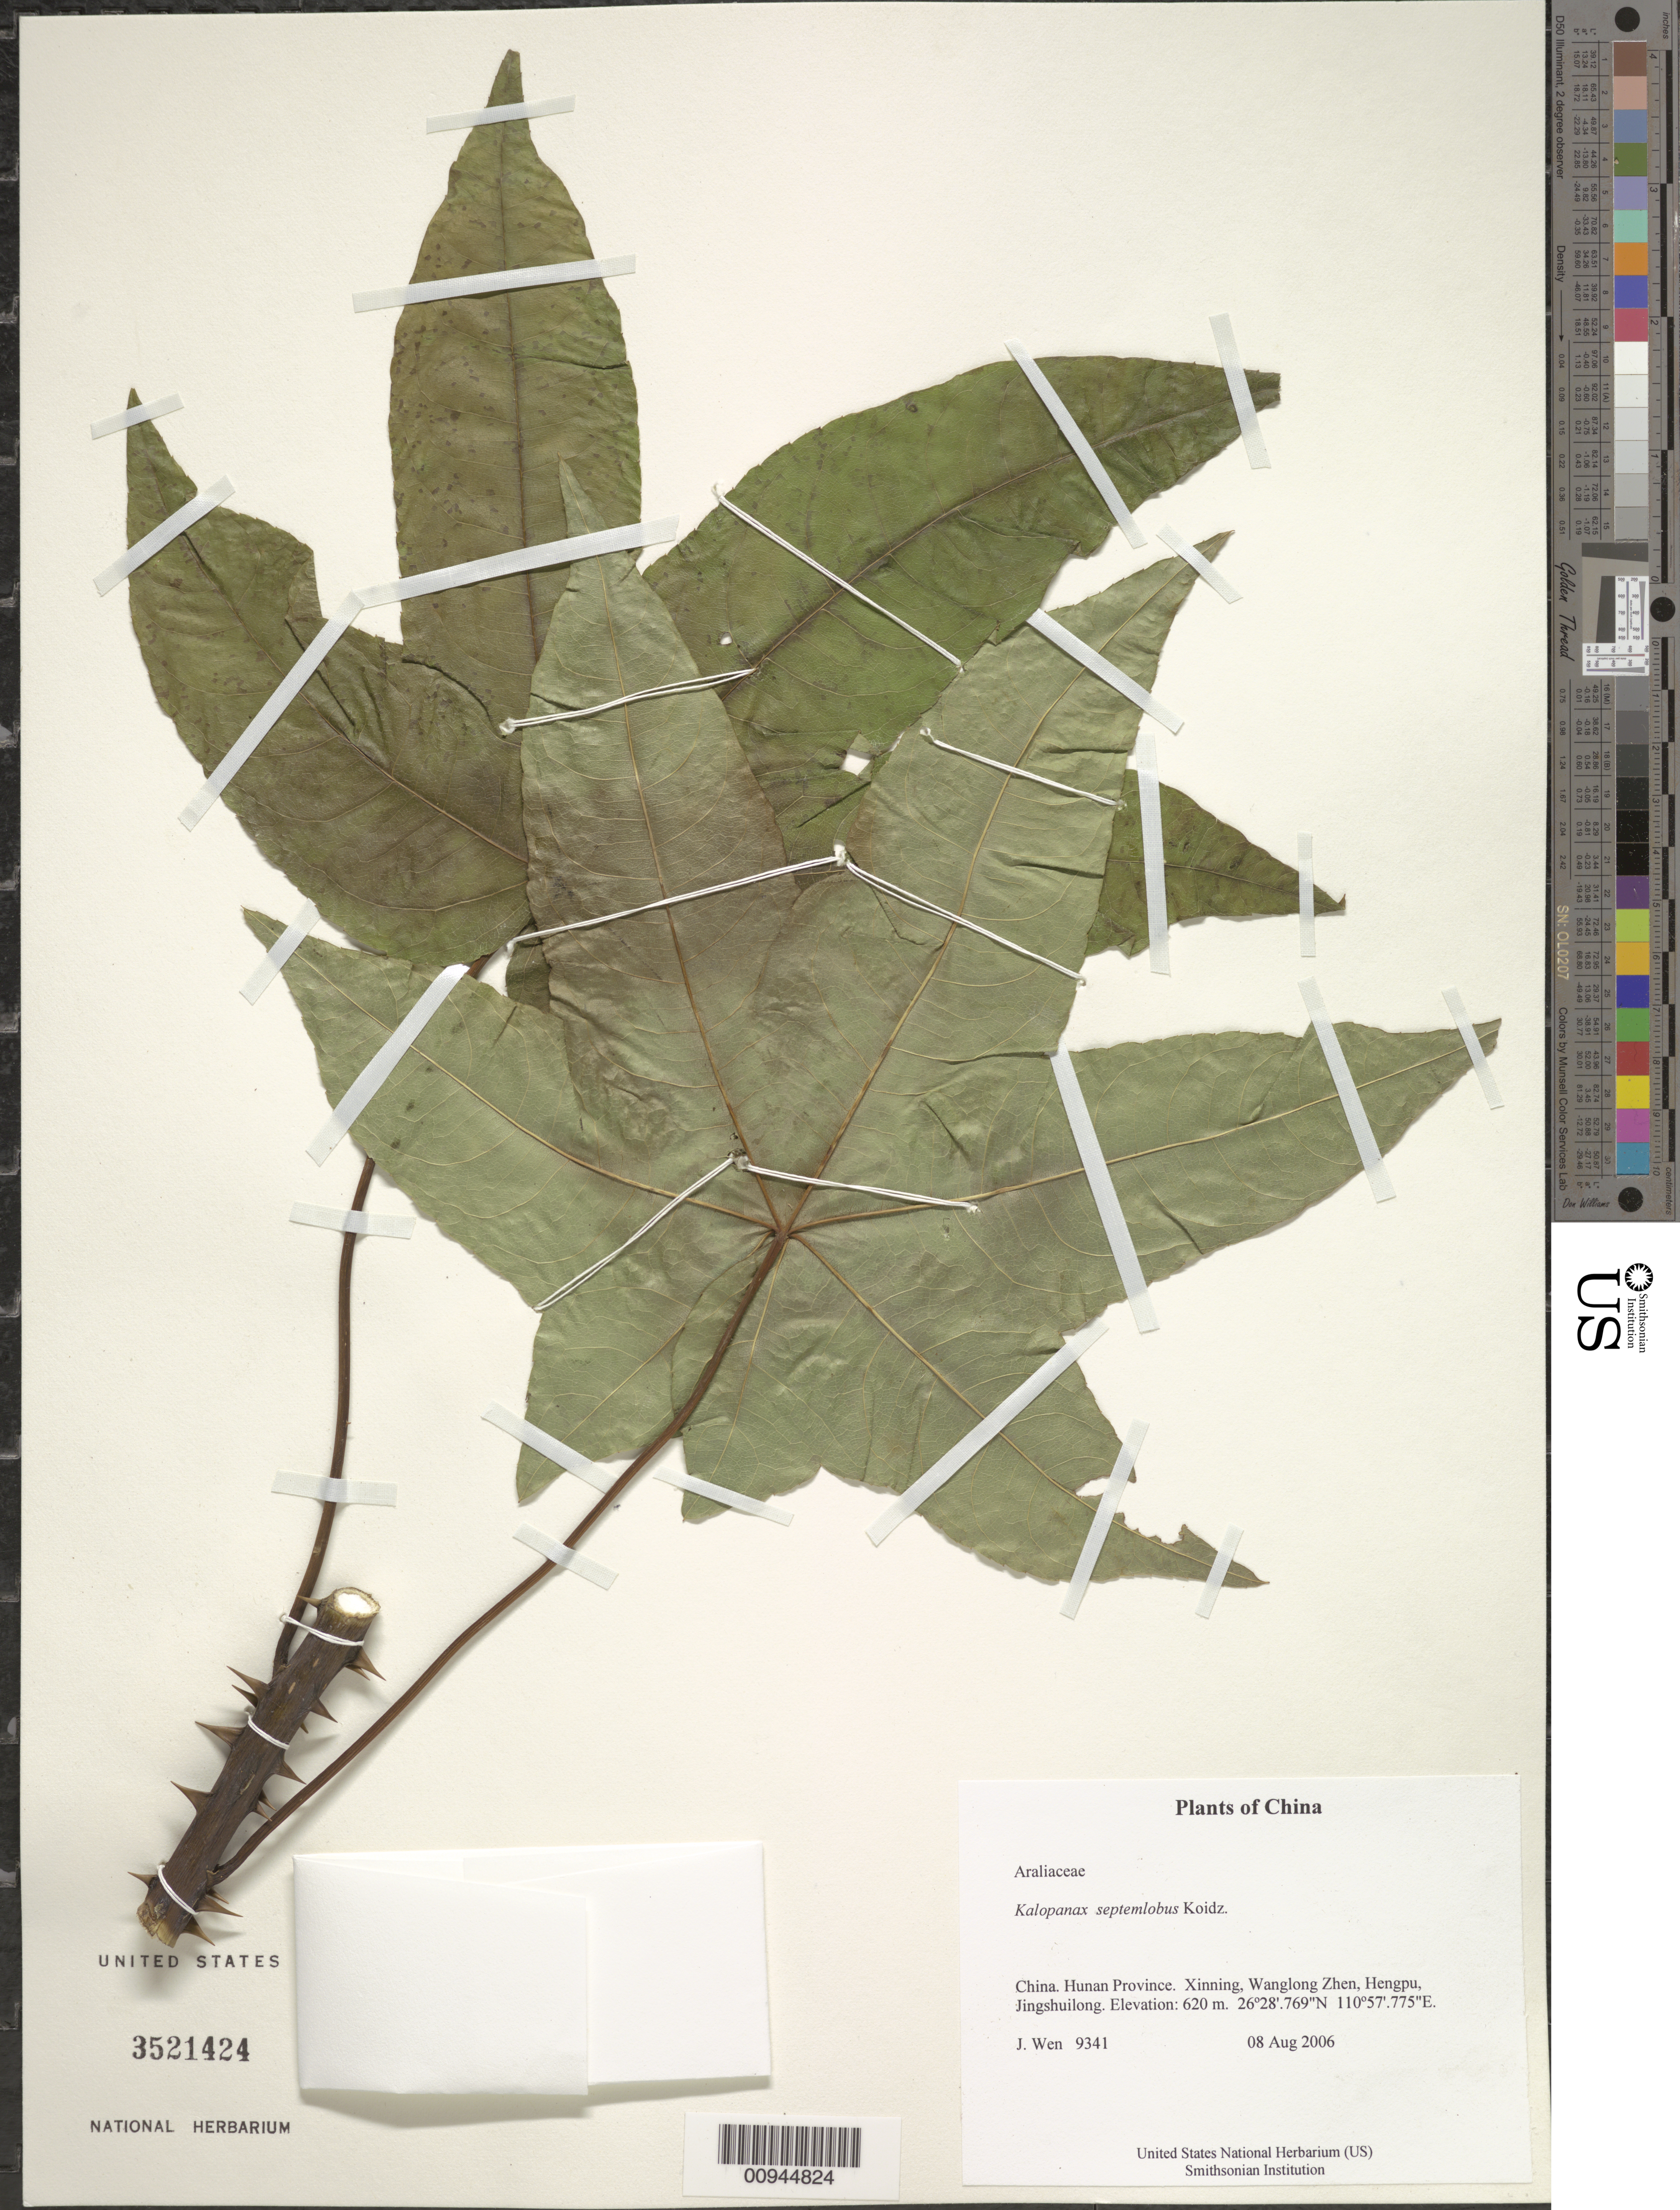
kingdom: Plantae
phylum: Tracheophyta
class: Magnoliopsida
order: Apiales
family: Araliaceae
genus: Kalopanax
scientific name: Kalopanax septemlobus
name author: (Thunb.) Koidz.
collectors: J. Wen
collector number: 9341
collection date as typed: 08 Aug 2006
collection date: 2006-08-08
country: China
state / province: Hunan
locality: Xinning, Wanglong Zhen, Hengpu, Jingshuilong.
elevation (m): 620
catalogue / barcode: US 3521424